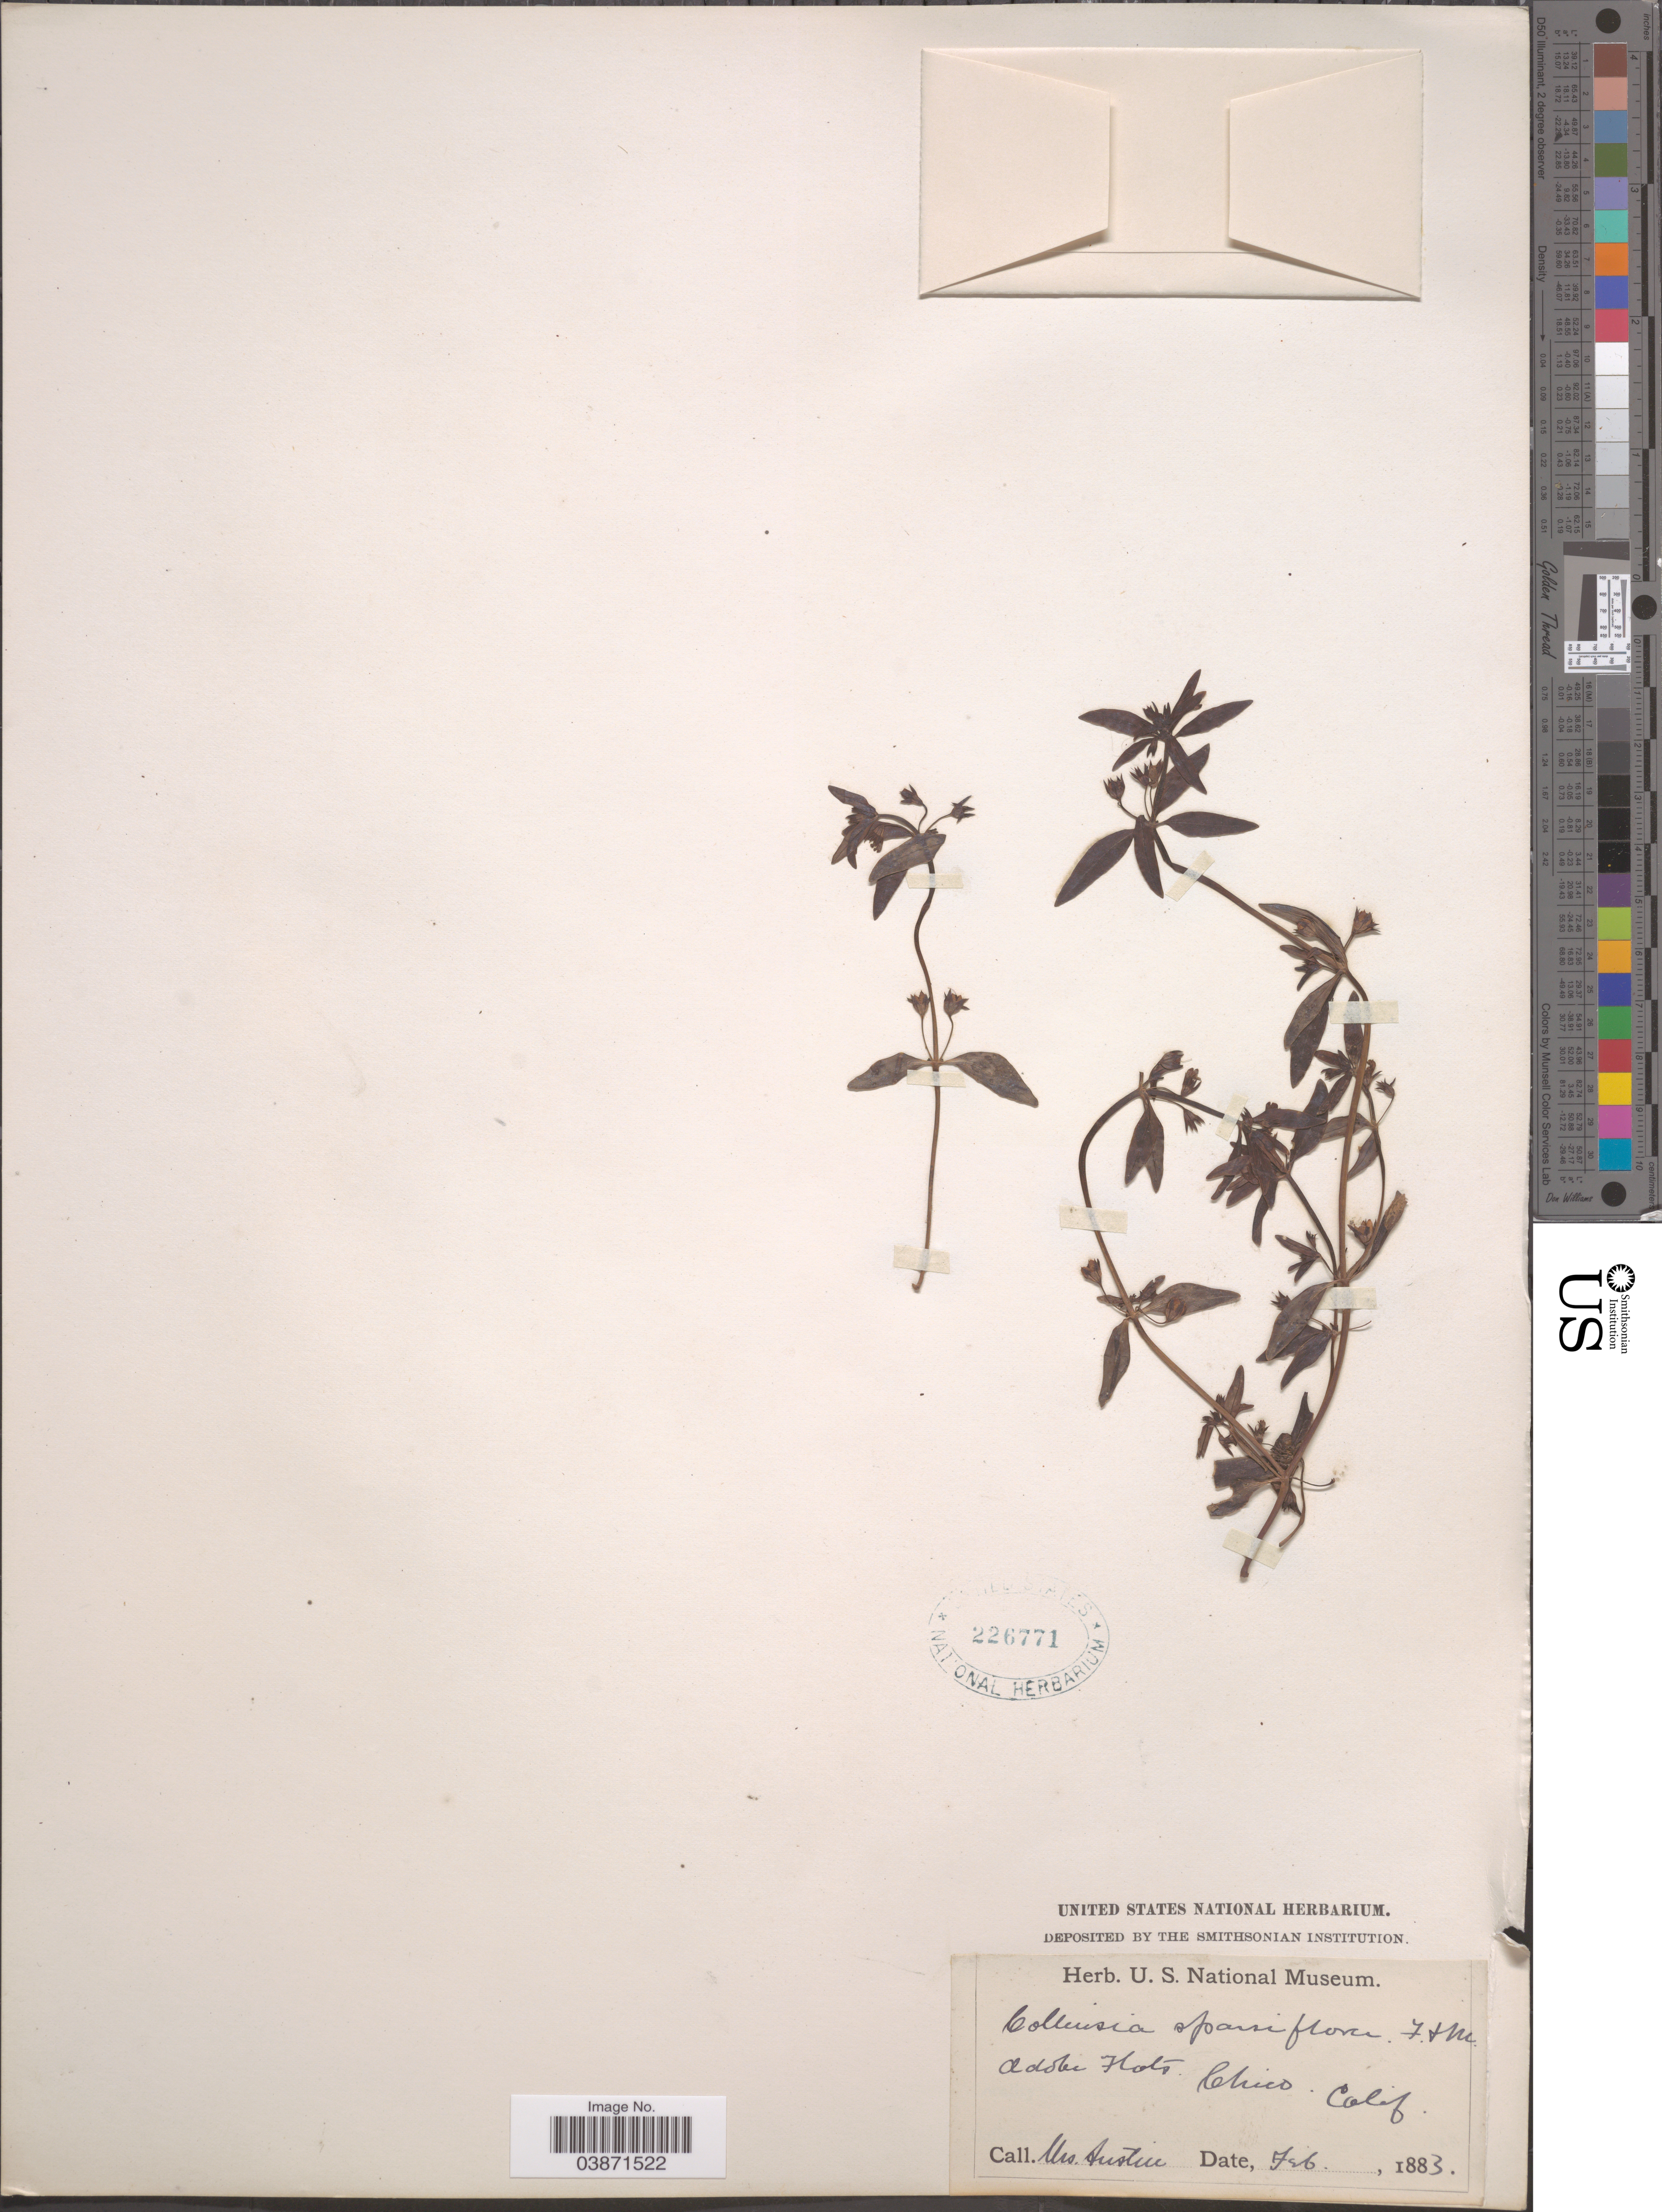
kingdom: Plantae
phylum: Tracheophyta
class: Magnoliopsida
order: Lamiales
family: Plantaginaceae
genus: Collinsia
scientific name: Collinsia sparsiflora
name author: Fisch. & C.A. Mey.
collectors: Austin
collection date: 1883-02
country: United States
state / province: California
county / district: Butte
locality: Adobe Flats, Chico.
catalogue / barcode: US 226771